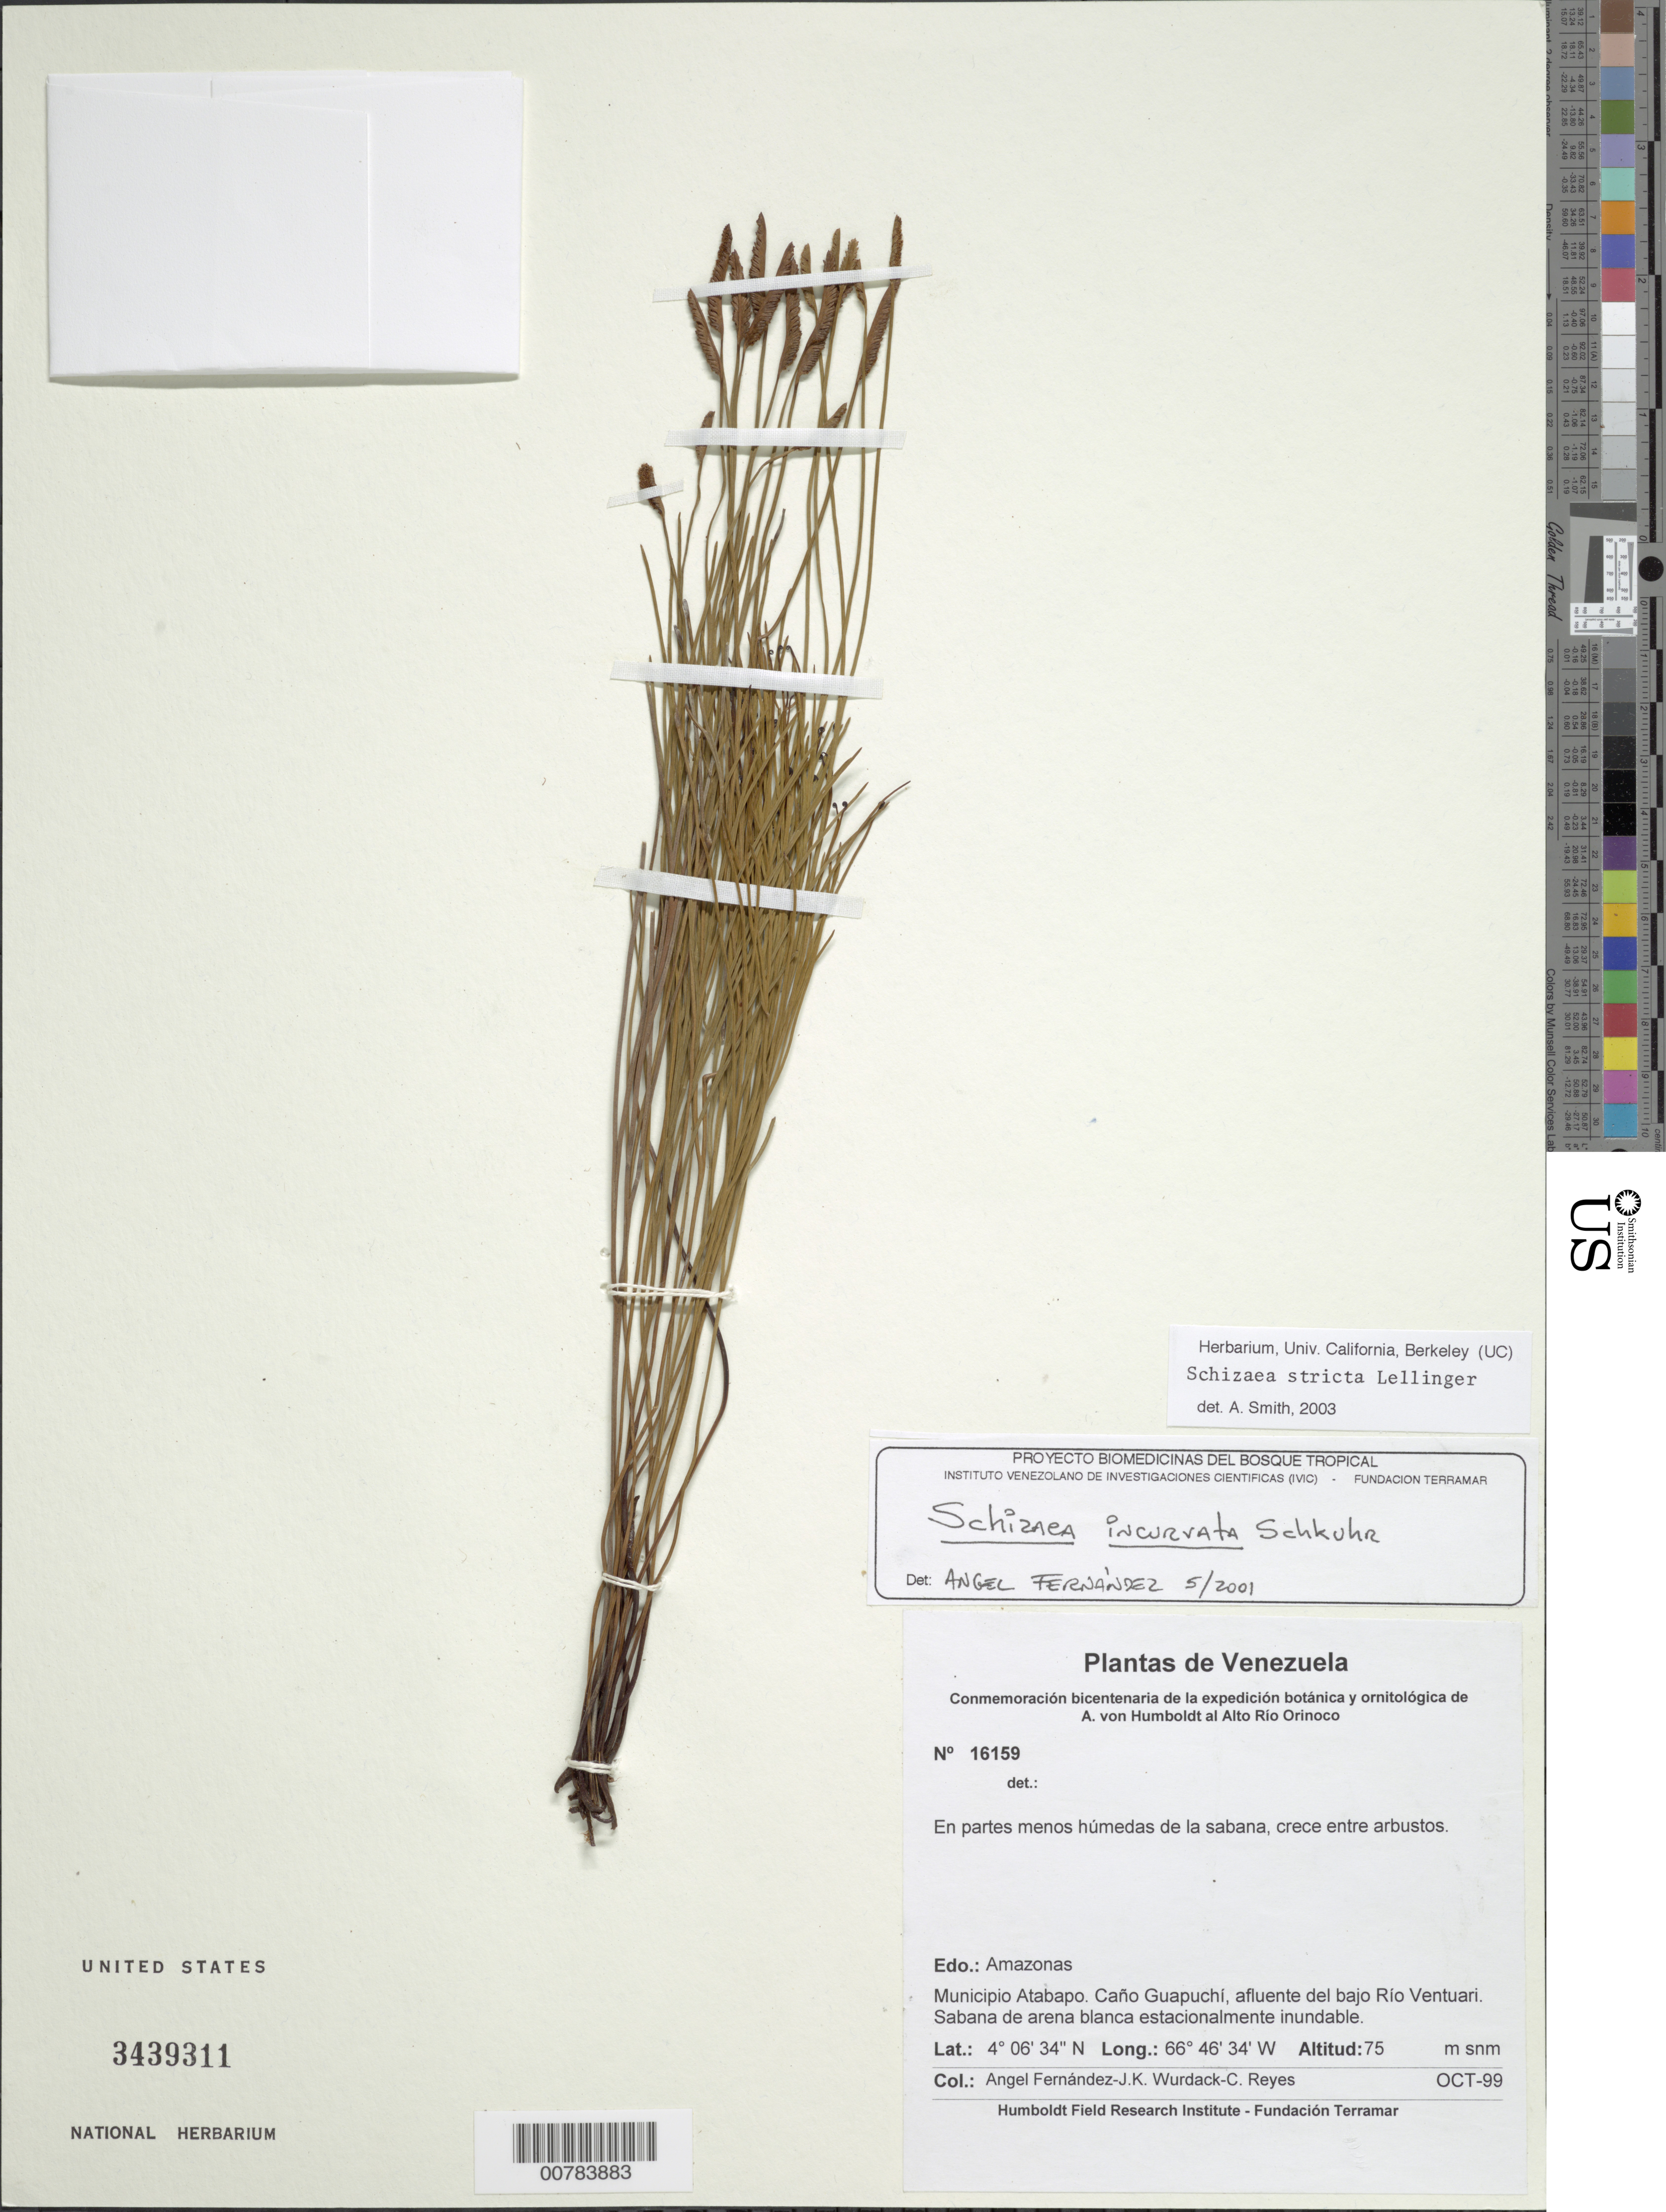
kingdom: Plantae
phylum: Tracheophyta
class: Polypodiopsida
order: Schizaeales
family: Schizaeaceae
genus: Schizaea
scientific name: Schizaea incurvata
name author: Schkuhr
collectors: A. Fernández, K. Wurdack & C. Reyes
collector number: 16159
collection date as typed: Oct-99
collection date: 1999-10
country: Venezuela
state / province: Amazonas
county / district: Atabapo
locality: Caño Guapuchi, affluente del bajo Río Ventuari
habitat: En partes menos húmedas de la sabana, crece entre arbustos, sabana de arena blanca estacionalmente inundable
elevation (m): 75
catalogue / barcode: US 3439311